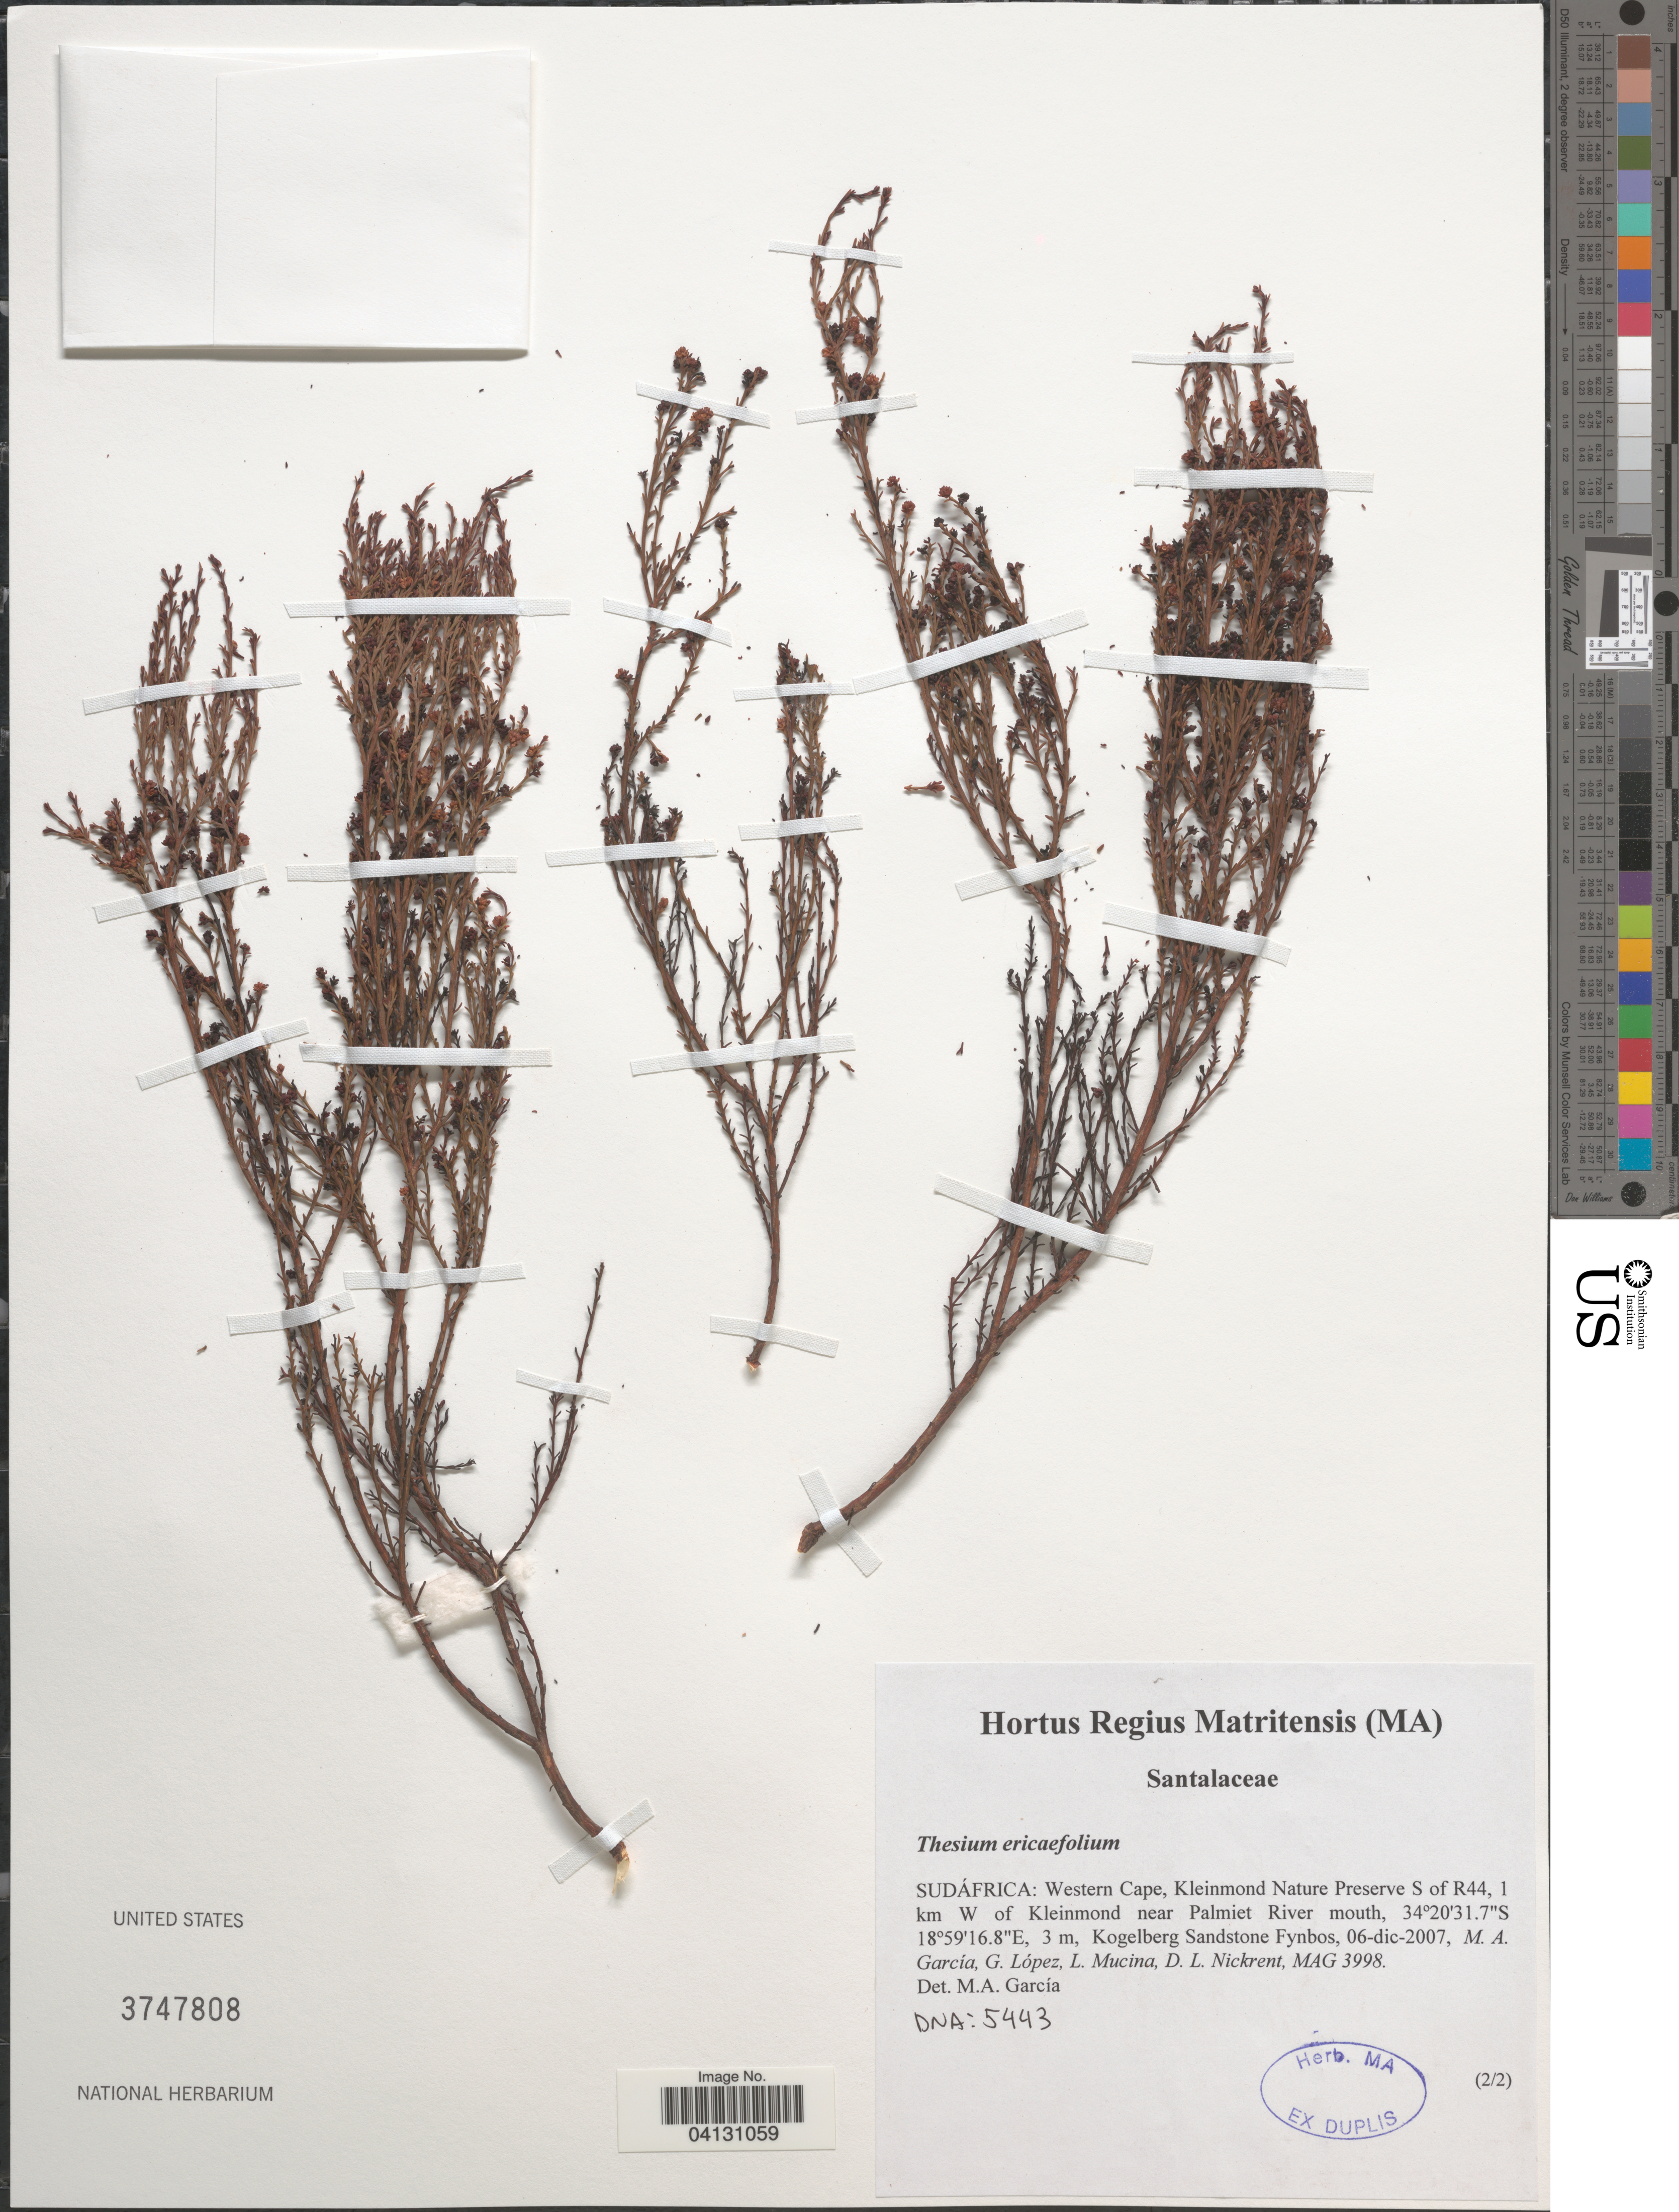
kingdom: Plantae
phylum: Tracheophyta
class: Magnoliopsida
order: Santalales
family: Thesiaceae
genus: Thesium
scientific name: Thesium ericaefolium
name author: A. DC.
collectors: M. A. García, G. López, L. Mucina & D. Nickrent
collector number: MAG3998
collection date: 2007-12-06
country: South Africa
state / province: Western Cape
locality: Sudáfrica: Kleinmond Nature Preserve S of R44, 1 km W of Kleinmond near Palmiet River mouth. Kogelberg Sandstone Fynbos.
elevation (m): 3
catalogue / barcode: US 3747808